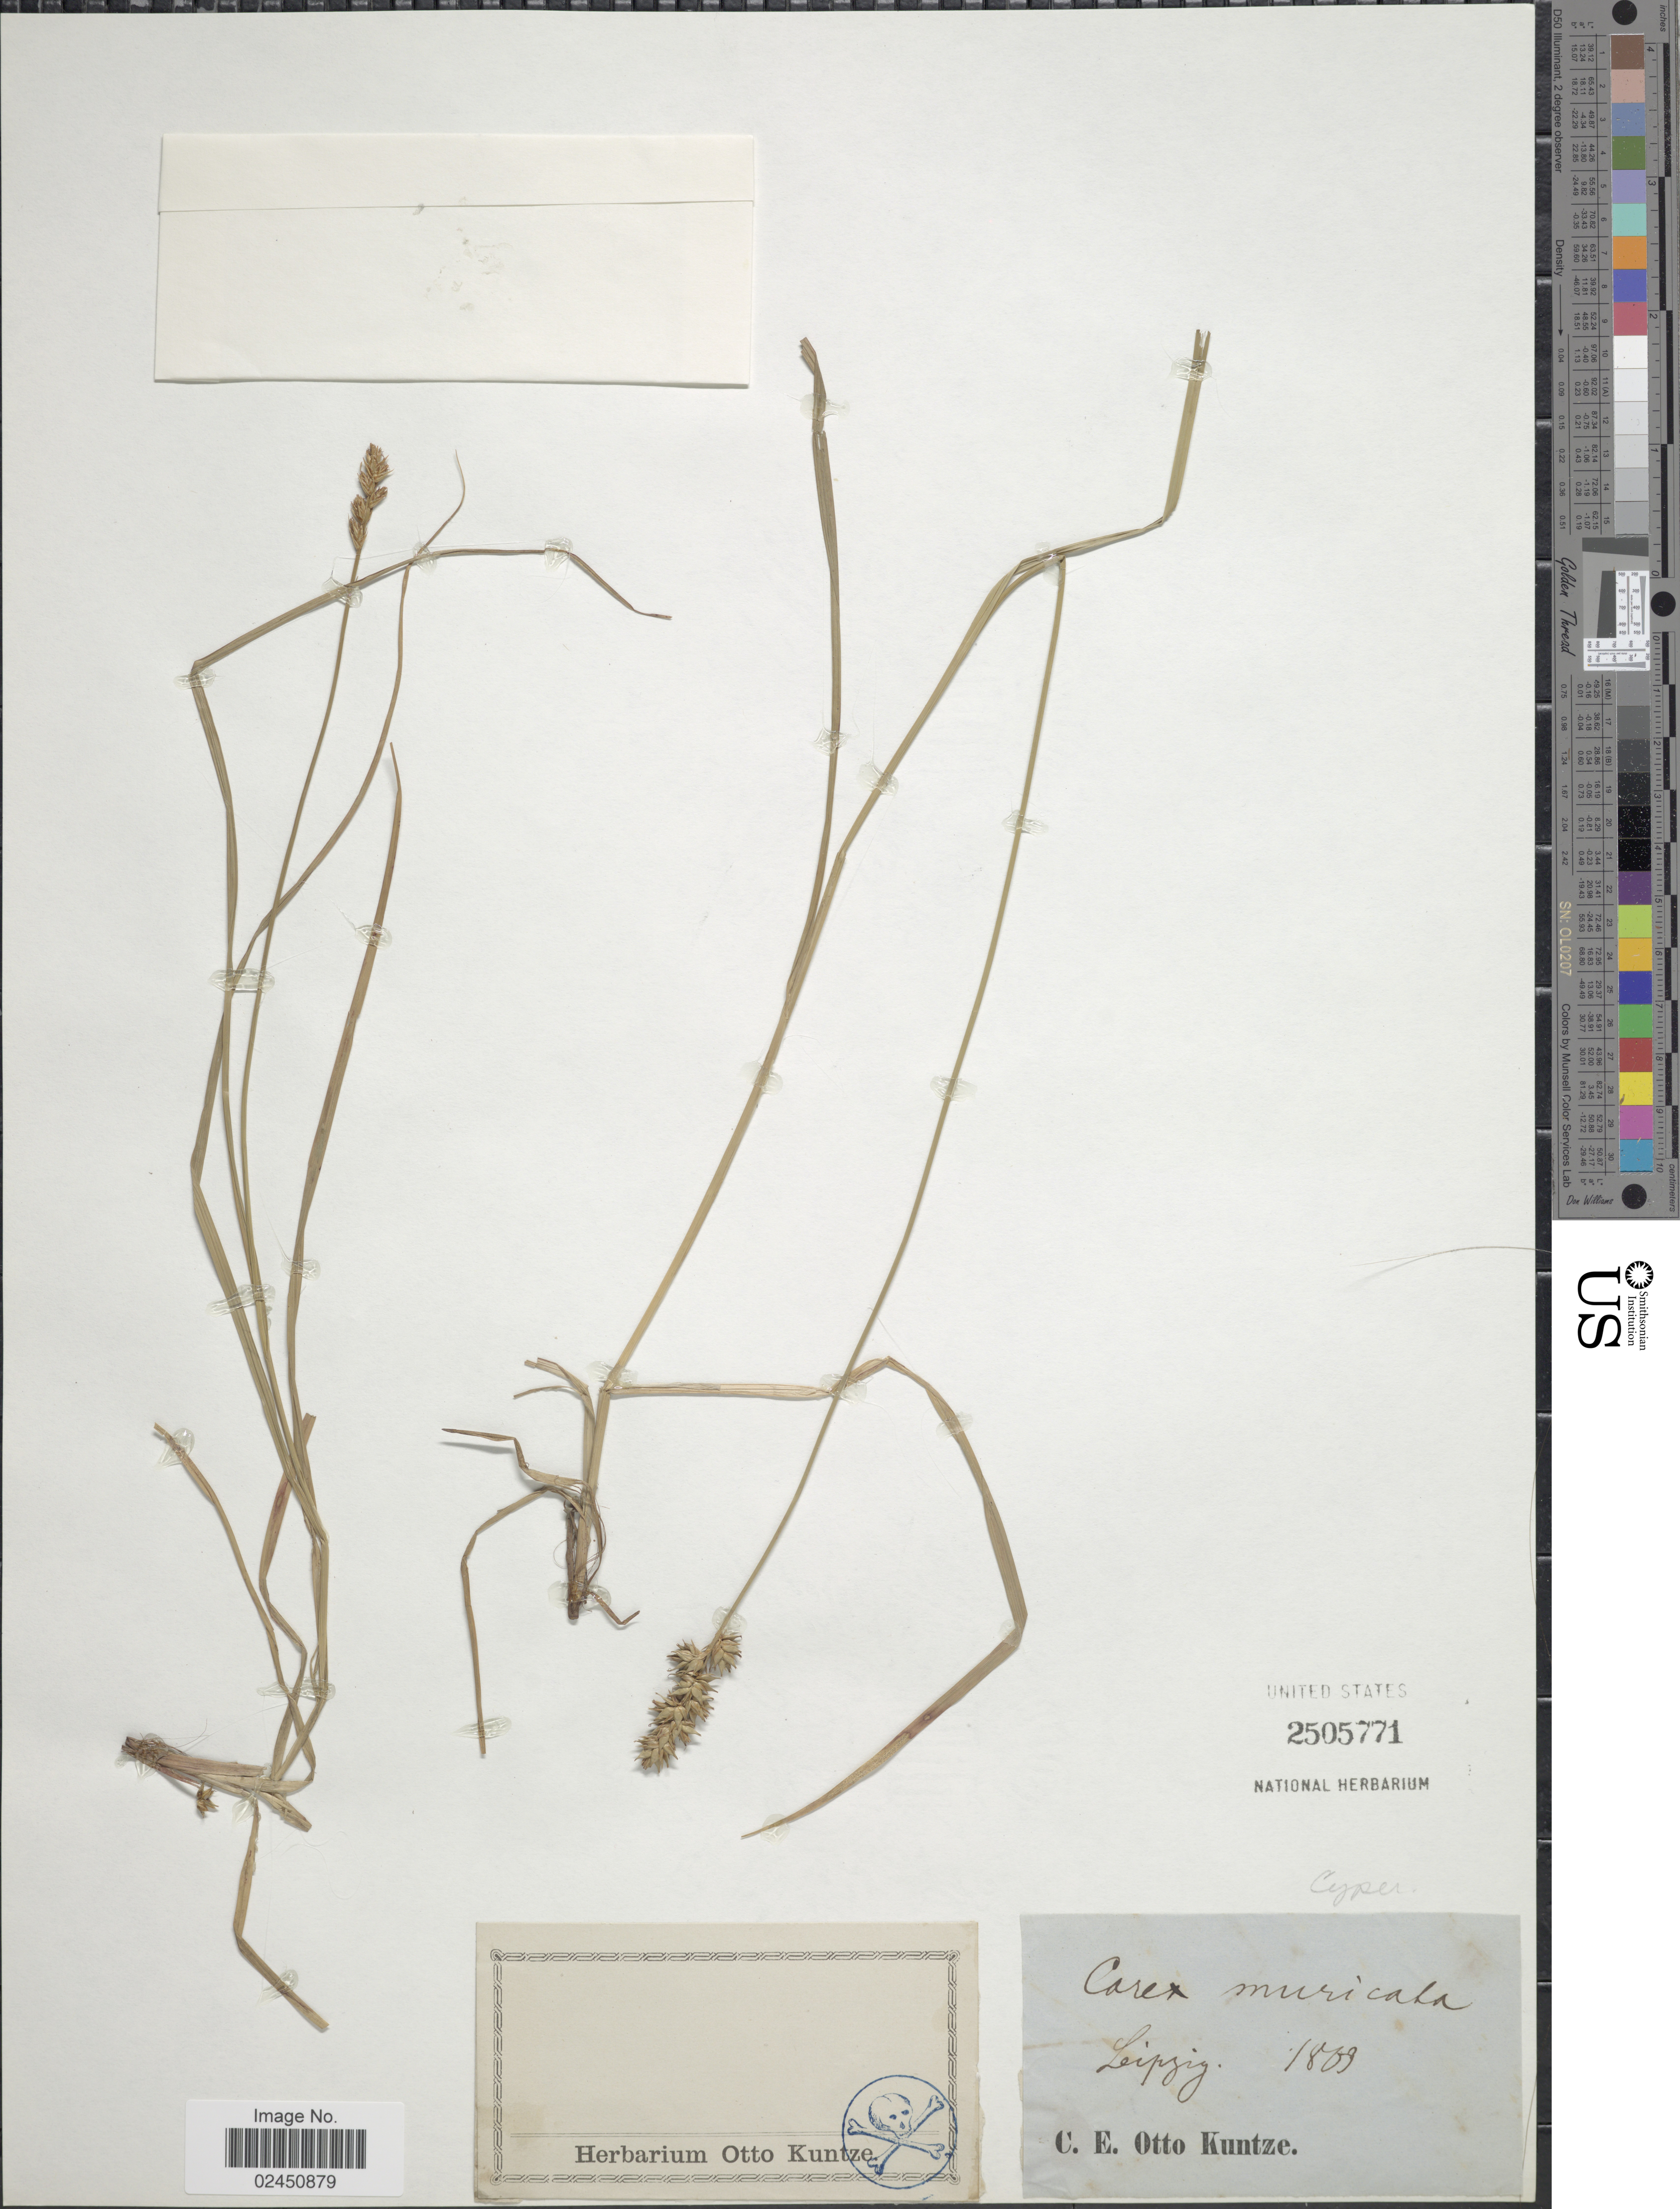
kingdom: Plantae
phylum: Tracheophyta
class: Liliopsida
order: Poales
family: Cyperaceae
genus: Carex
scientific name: Carex muricata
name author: L.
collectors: C.E.O. Kuntze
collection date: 1869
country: Germany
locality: Leipzig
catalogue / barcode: US 2505771